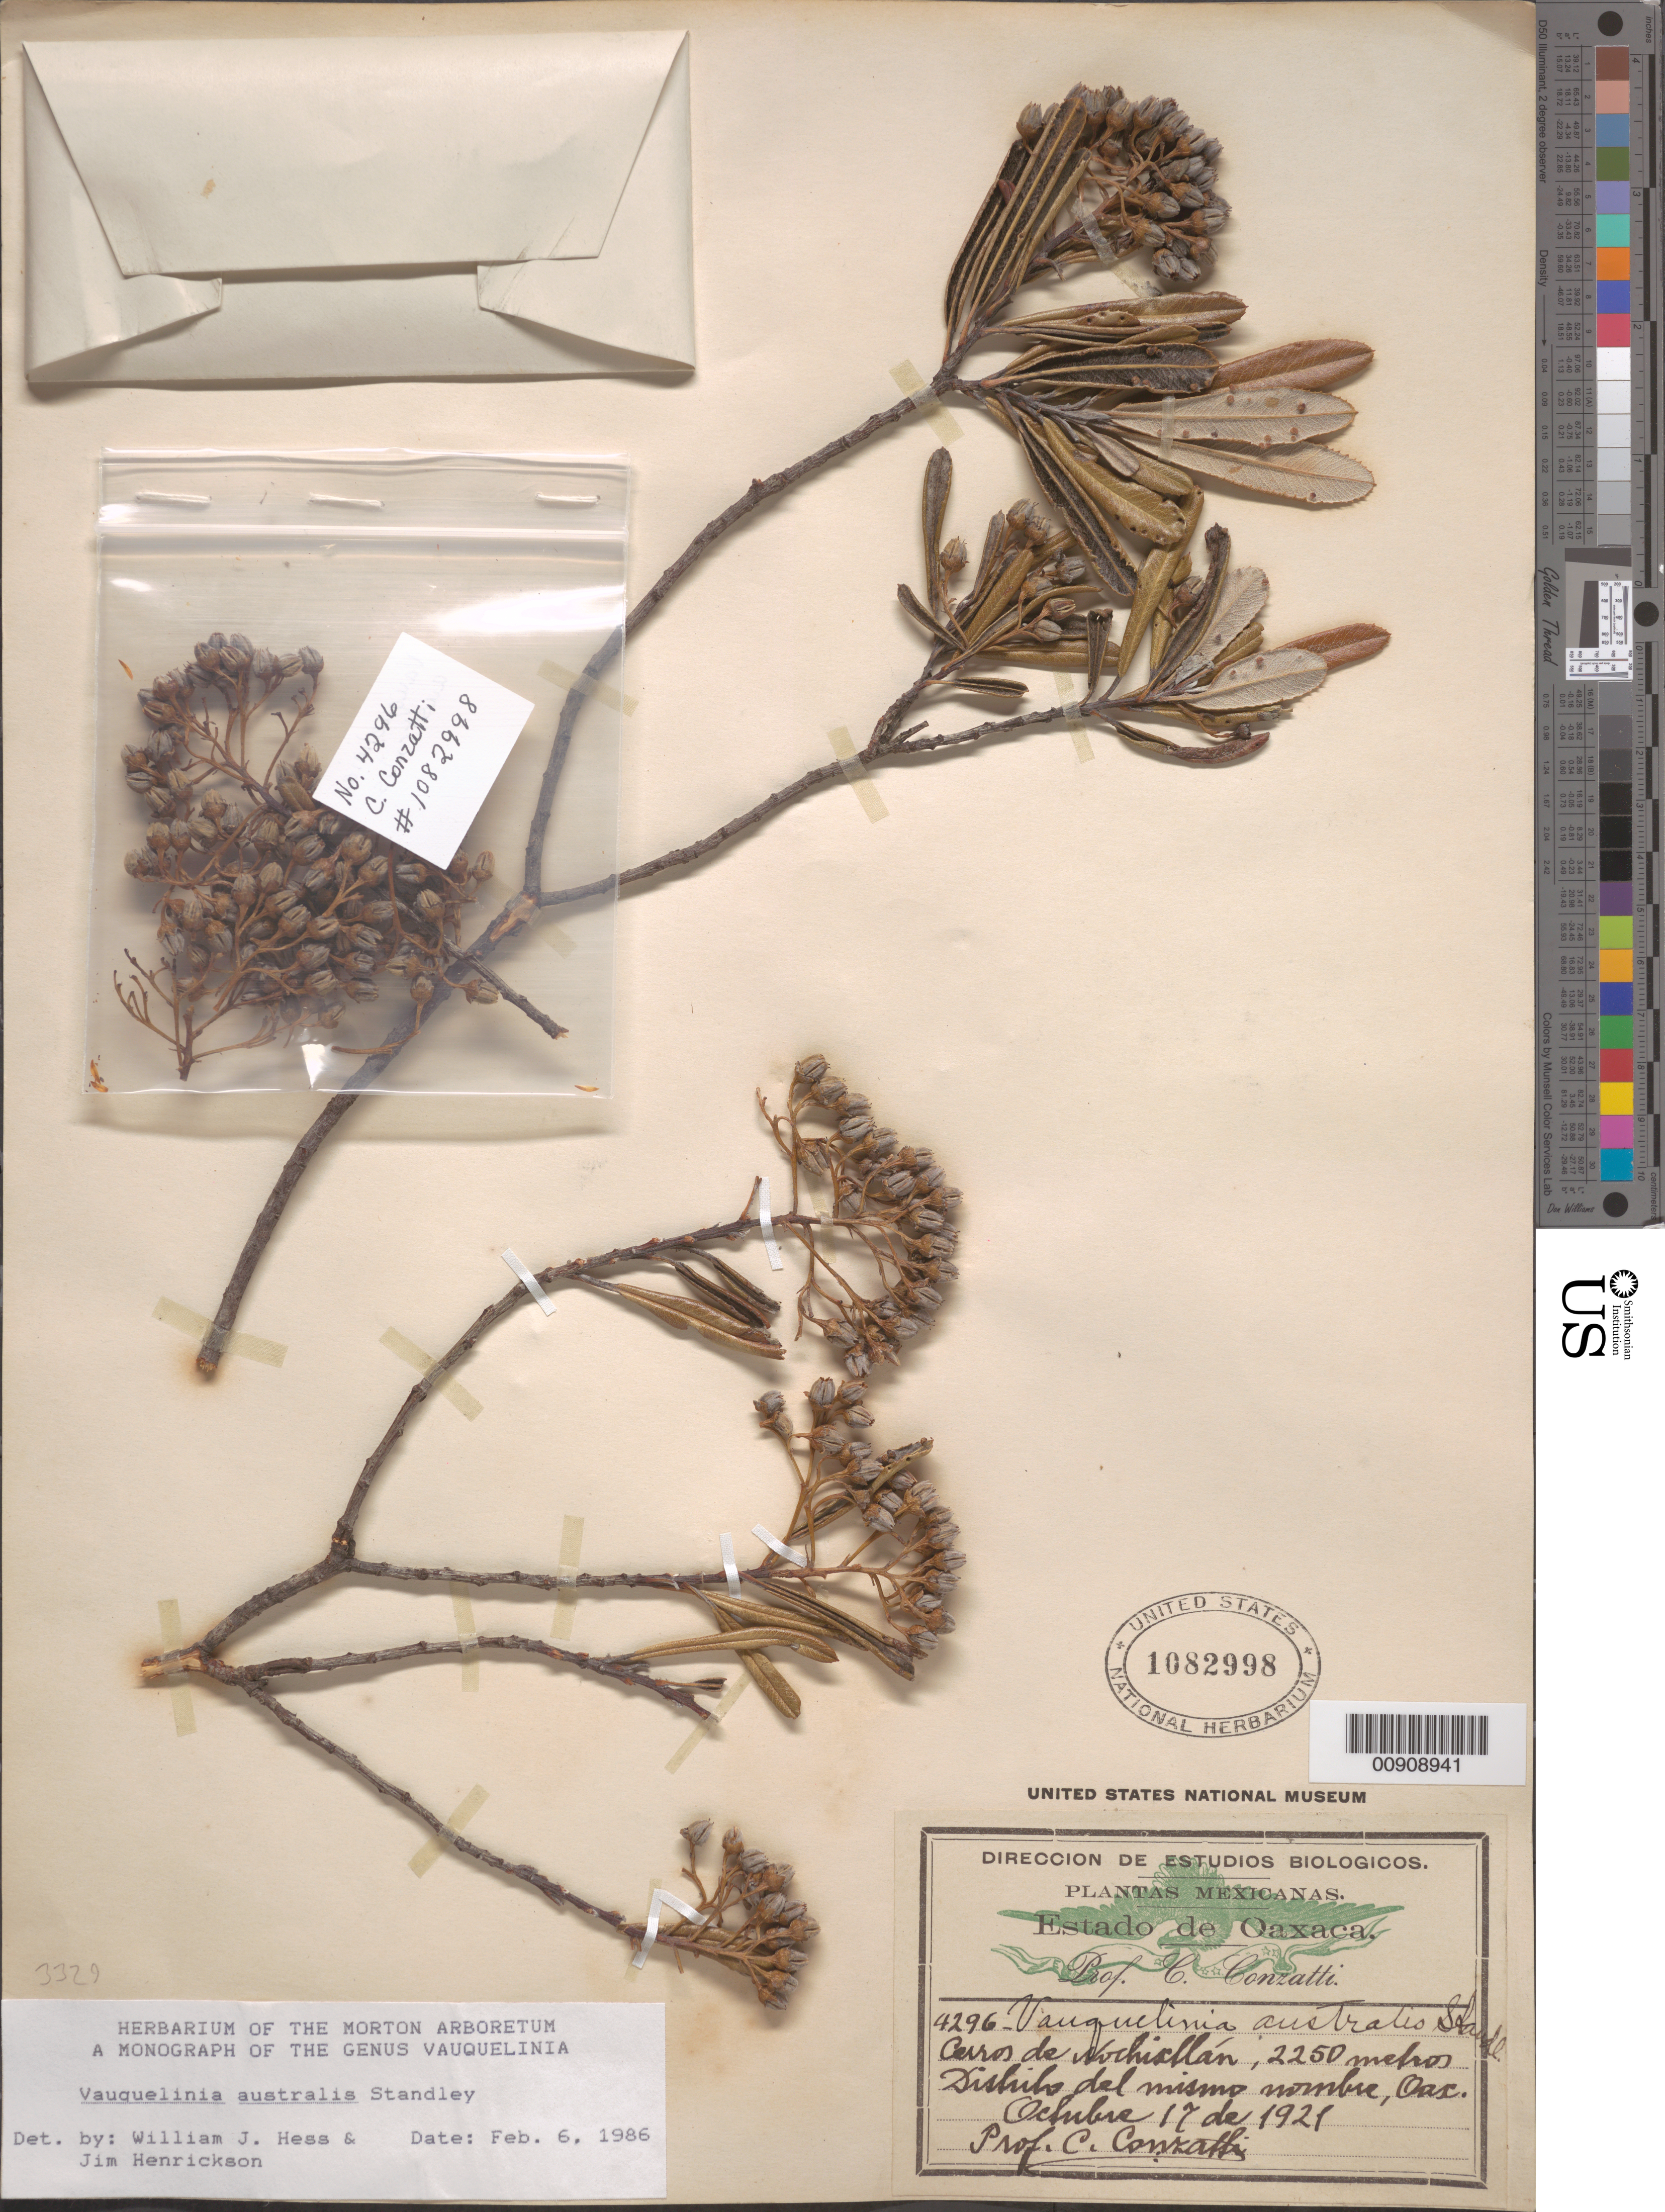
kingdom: Plantae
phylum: Tracheophyta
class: Magnoliopsida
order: Rosales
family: Rosaceae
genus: Vauquelinia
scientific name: Vauquelinia australis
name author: Standl.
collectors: C. Conzatti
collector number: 4296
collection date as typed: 17 Oct 1921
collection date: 1921-10-17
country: Mexico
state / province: Oaxaca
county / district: Nochixtlán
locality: Cerros de Nochixtlán, Distrito del mismo nombre, Oax.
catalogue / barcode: US 1082998